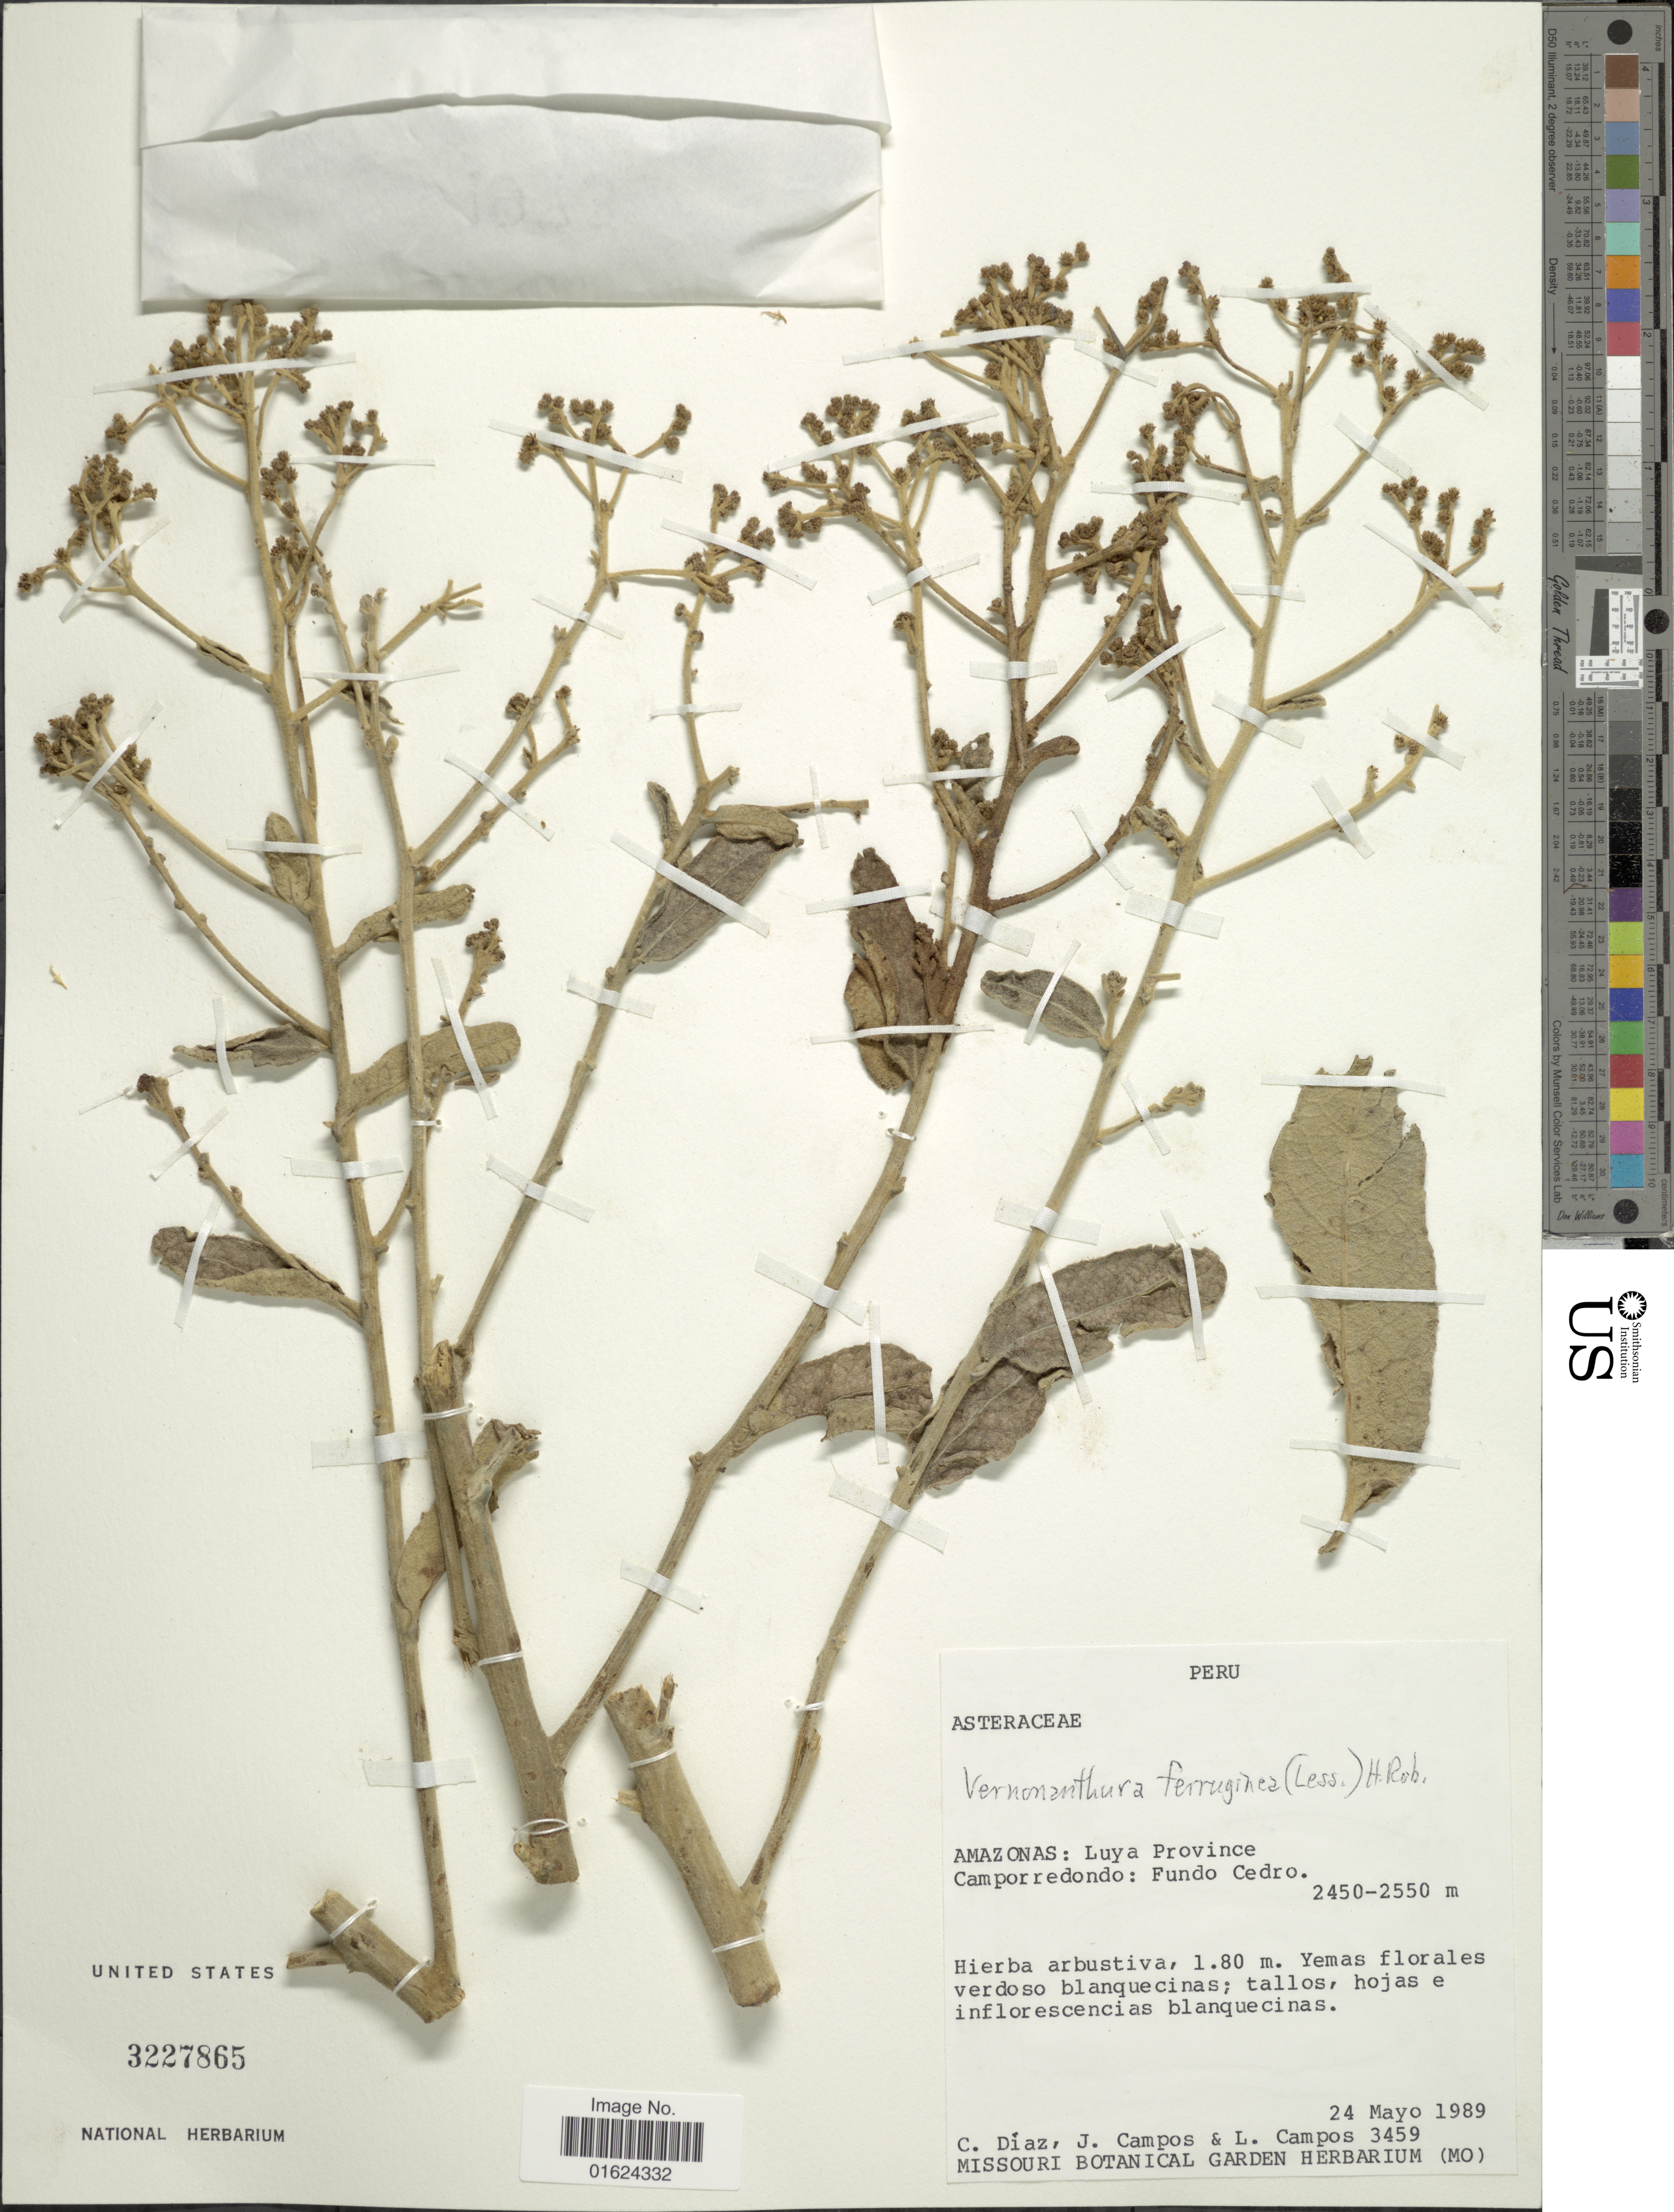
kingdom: Plantae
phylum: Tracheophyta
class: Magnoliopsida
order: Asterales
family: Asteraceae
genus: Vernonanthura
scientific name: Vernonanthura ferruginea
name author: (Less.) H. Rob.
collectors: C. Díaz, J. Campos & L. Campos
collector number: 3459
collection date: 1989-05-24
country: Peru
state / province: Amazonas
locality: Luya Province, Camporredondo: Fundo Cedro.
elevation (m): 2450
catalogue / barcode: US 3227865